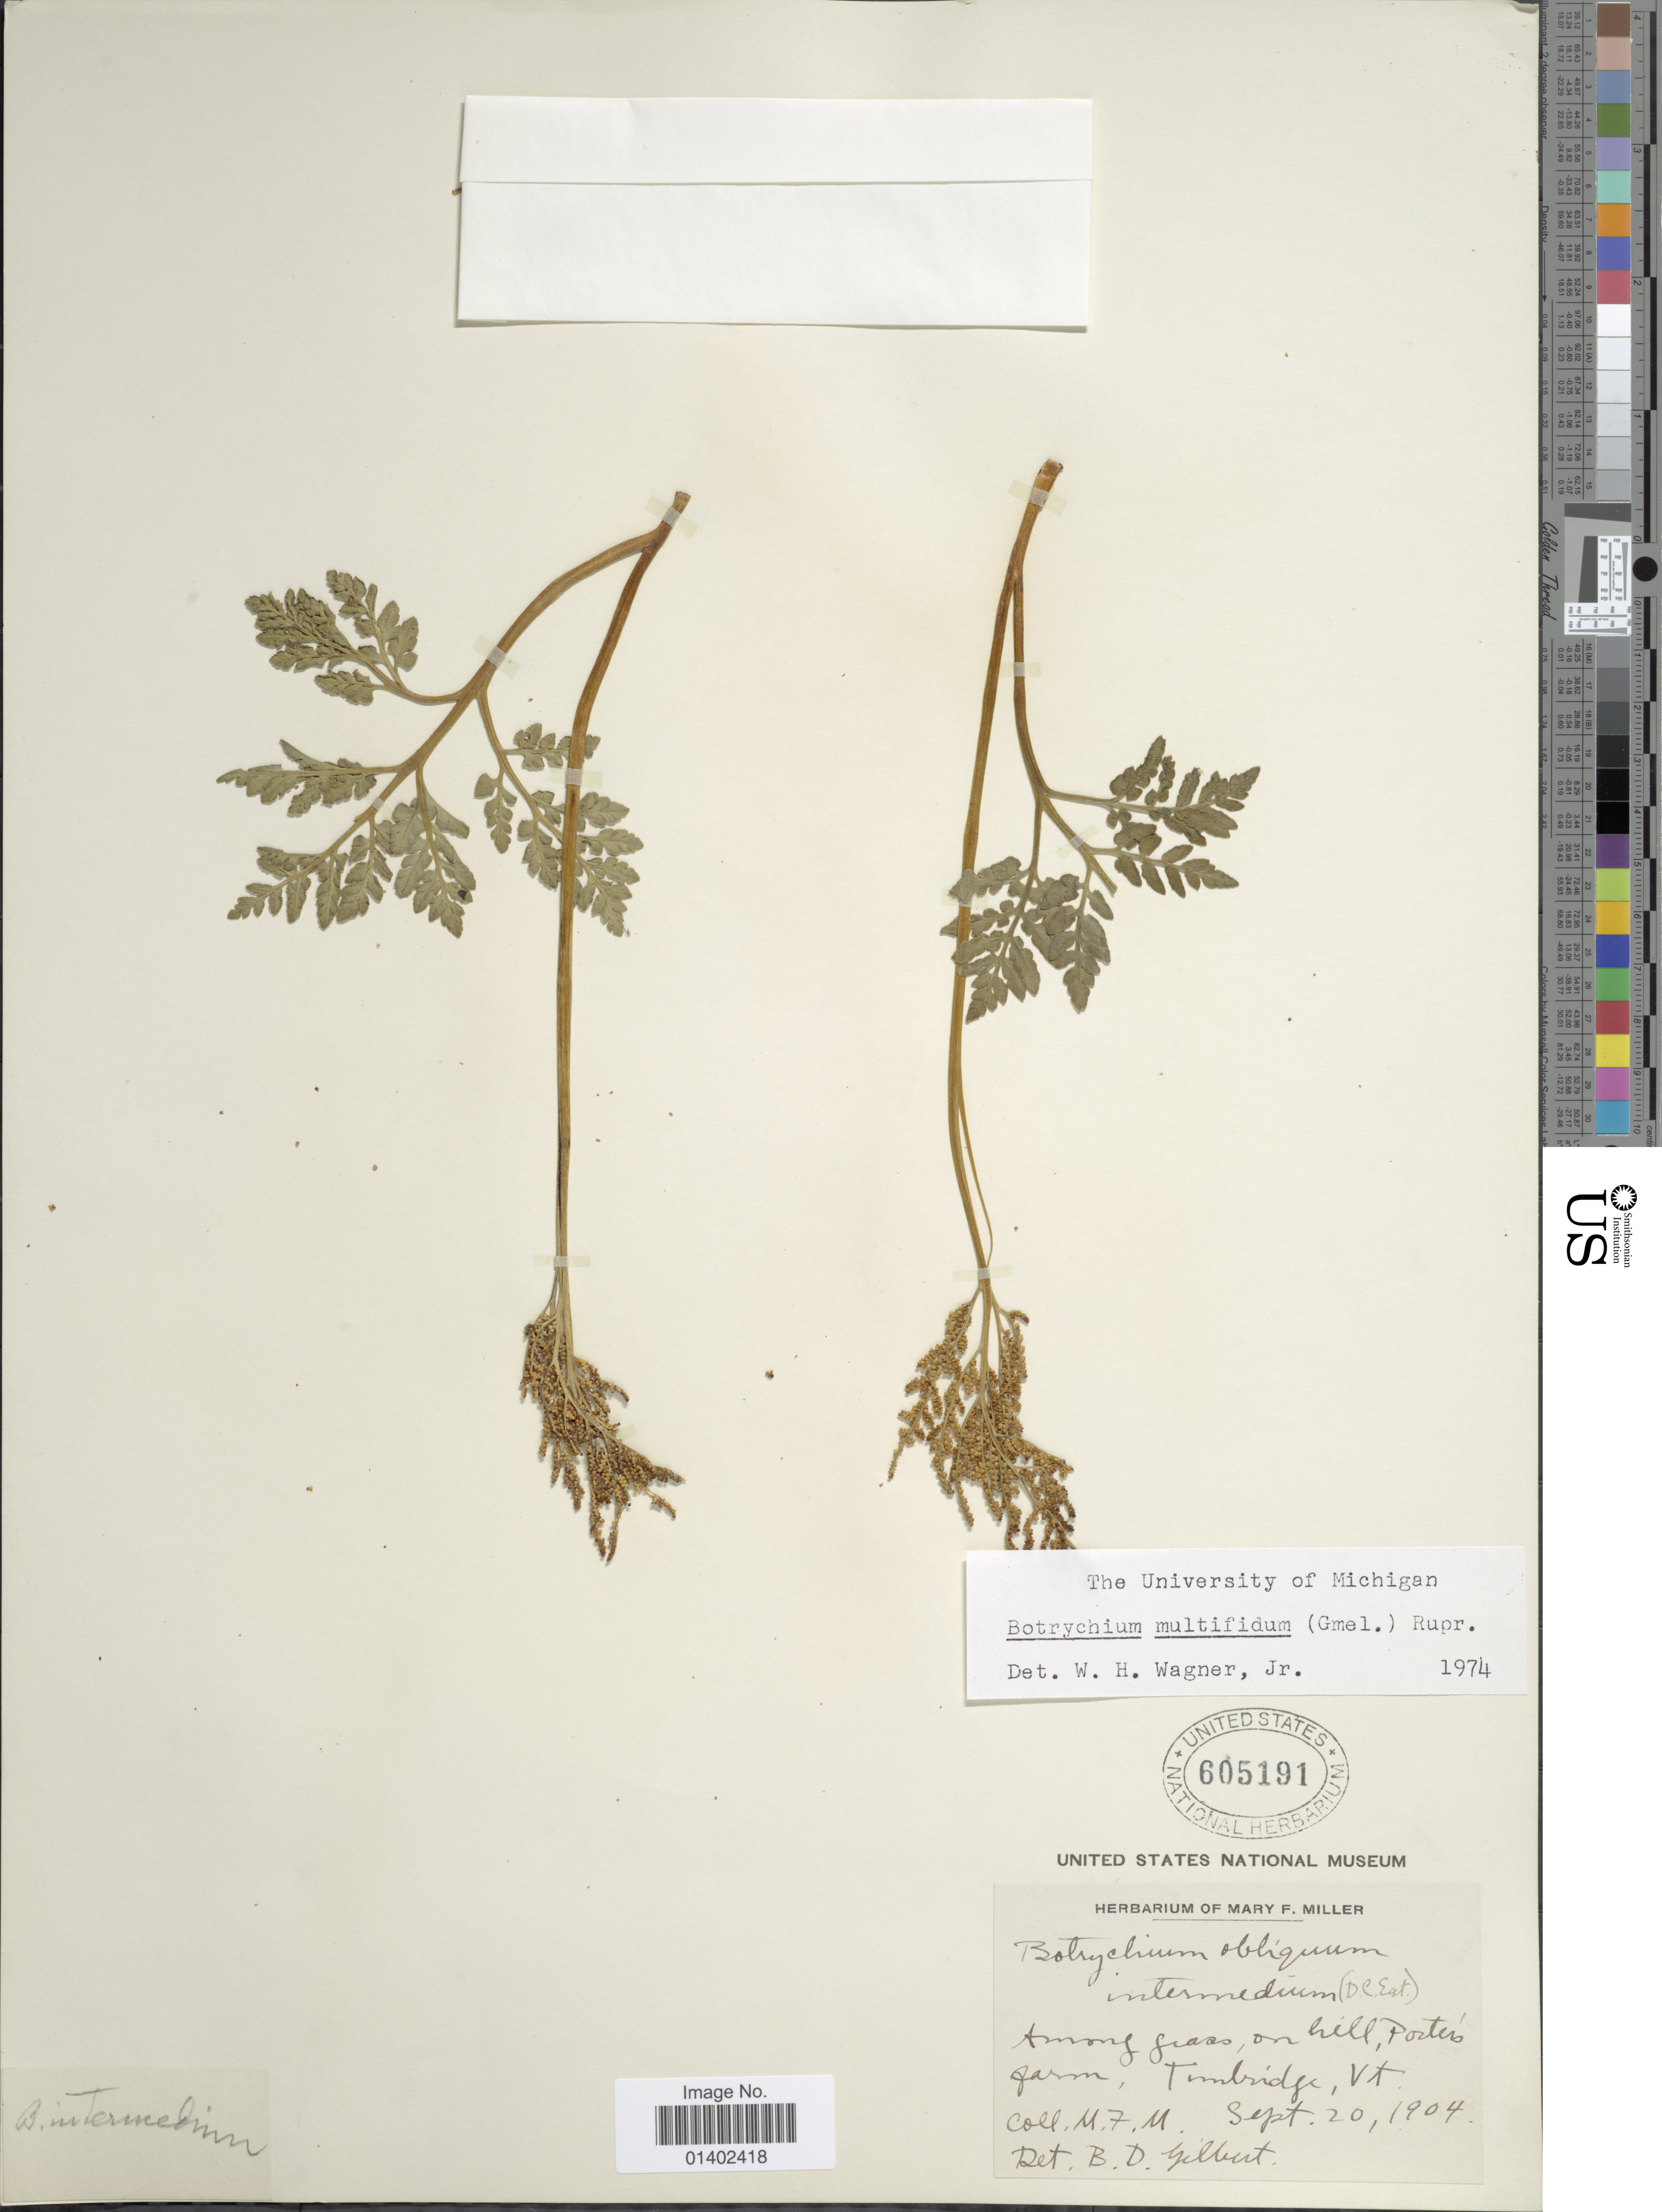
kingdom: Plantae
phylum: Tracheophyta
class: Polypodiopsida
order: Ophioglossales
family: Ophioglossaceae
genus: Botrychium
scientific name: Botrychium multifidum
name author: (J.F. Gmel.) Rupr.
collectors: M. F. Miller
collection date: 1904-09-20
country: United States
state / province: Virginia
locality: Among grass, on hill, Porters farm, Tunbridge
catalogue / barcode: US 605191